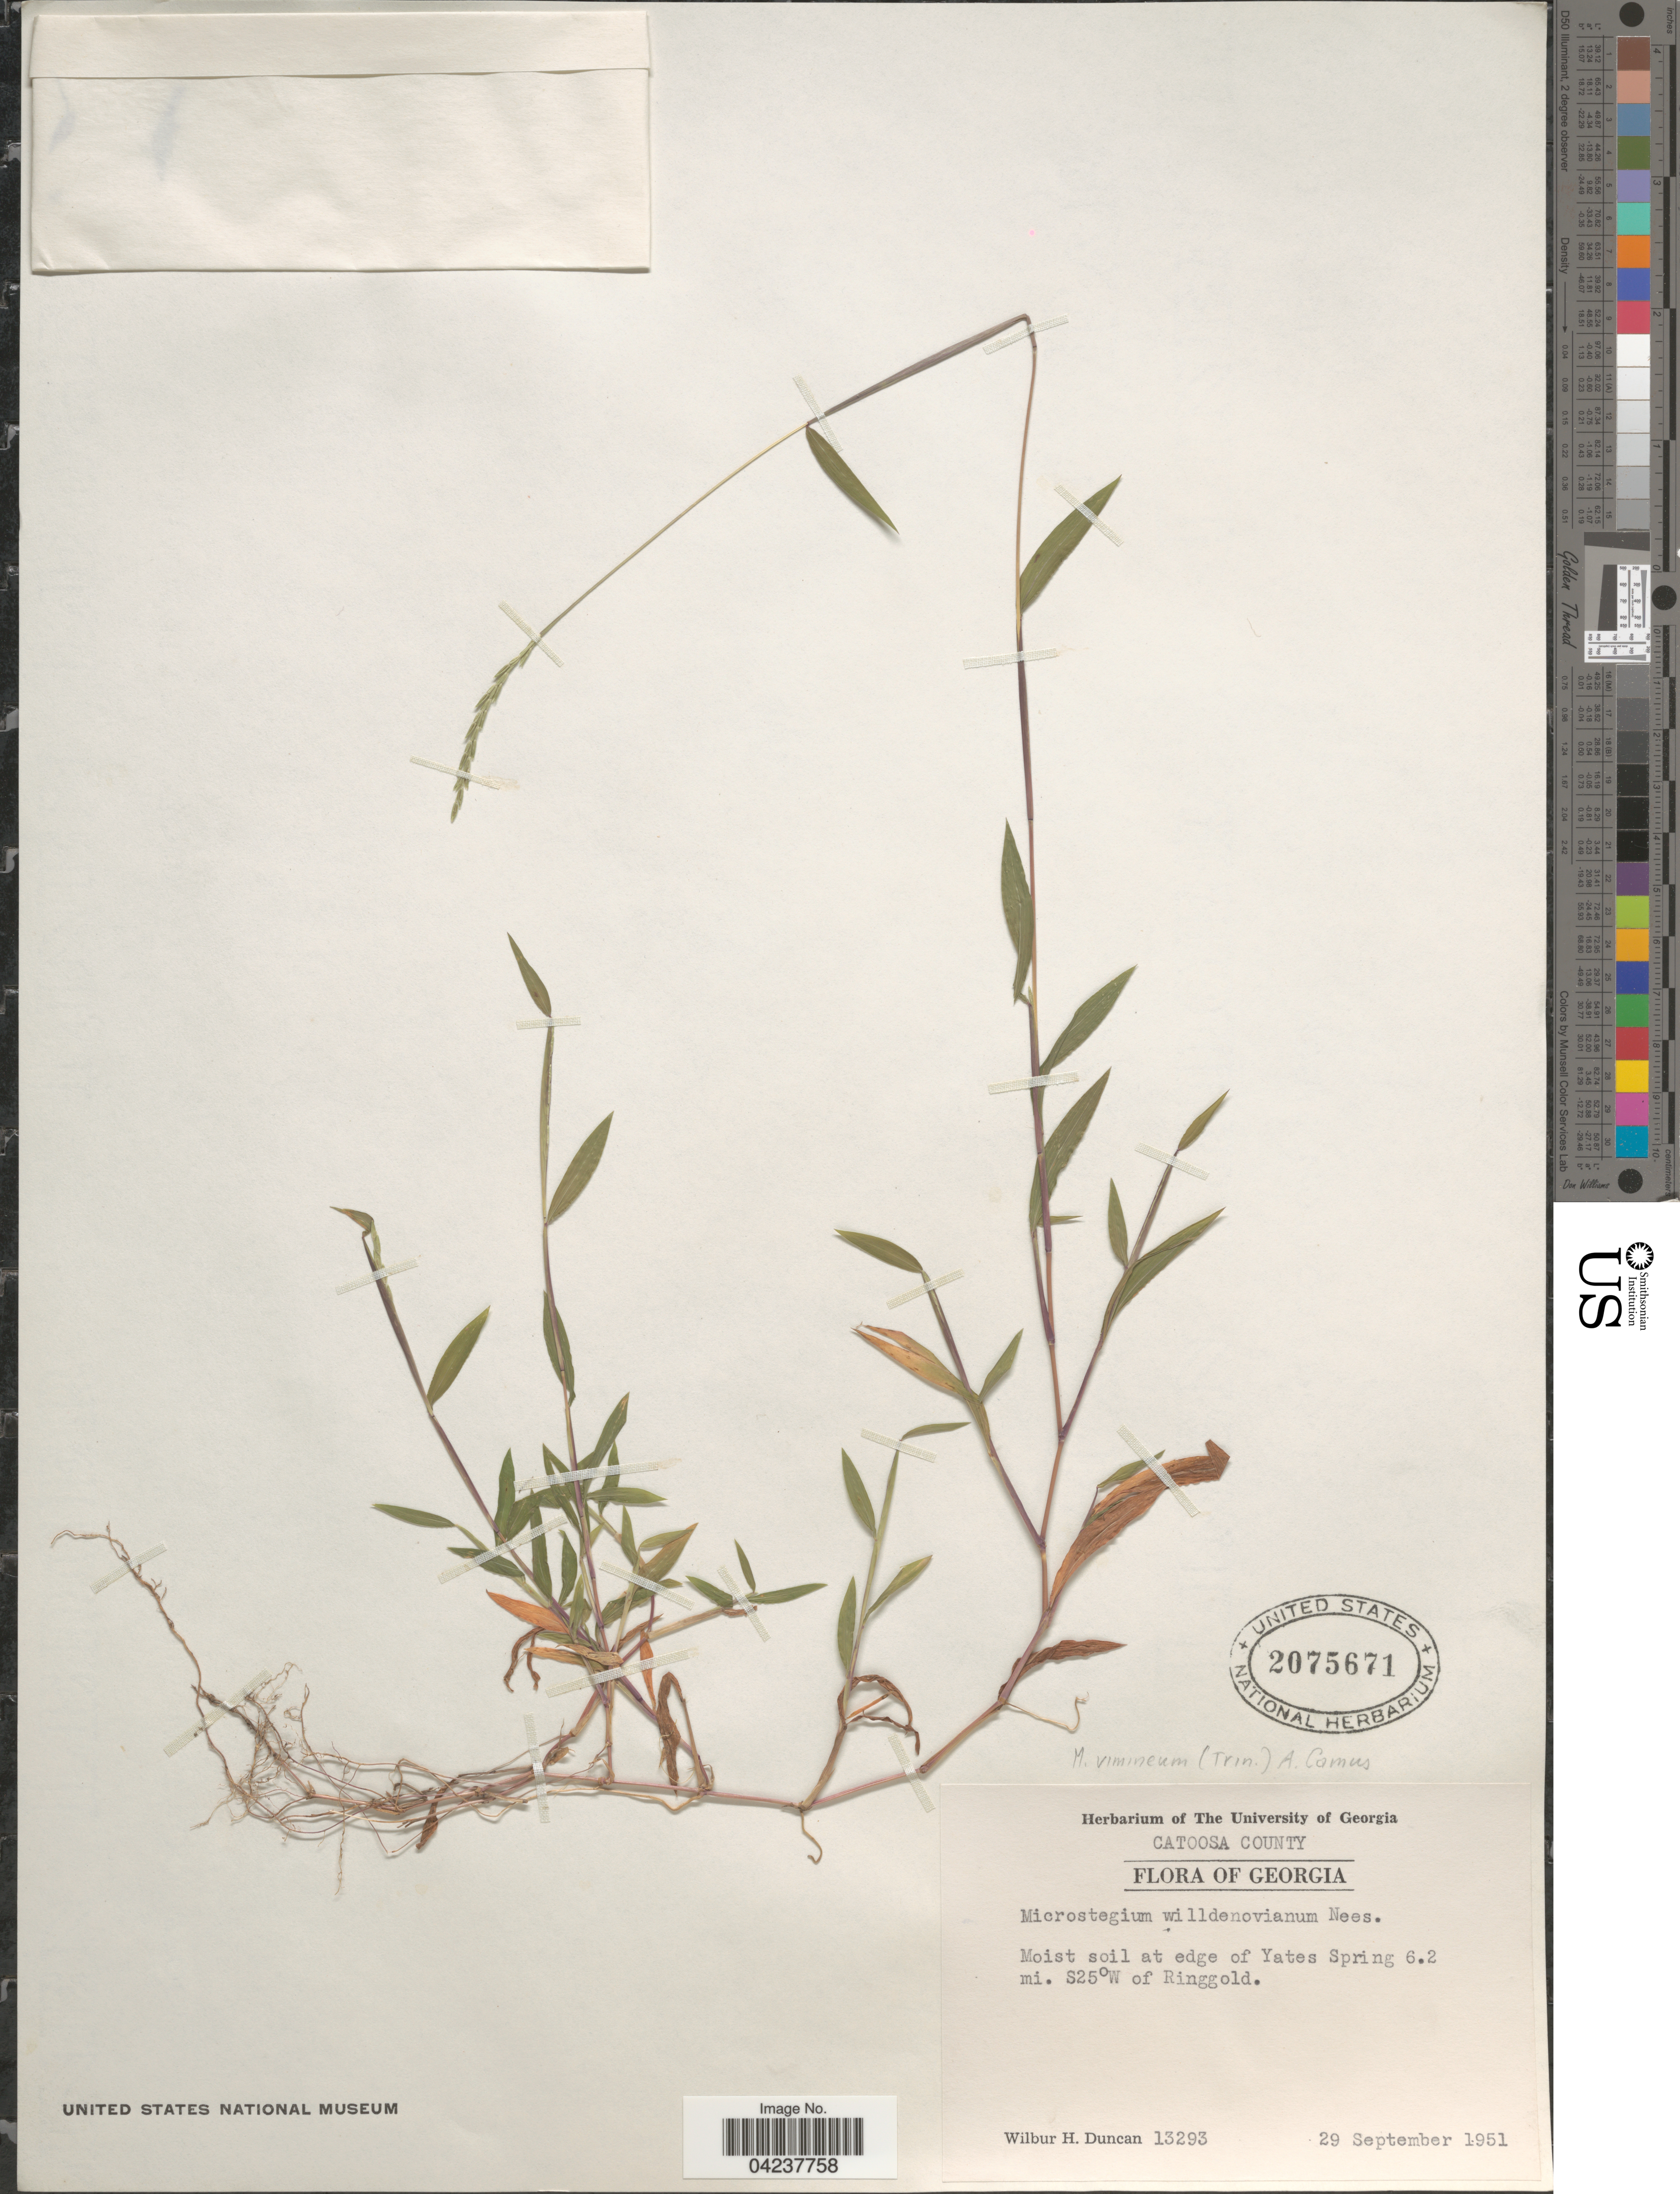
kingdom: Plantae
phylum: Tracheophyta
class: Liliopsida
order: Poales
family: Poaceae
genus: Microstegium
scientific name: Microstegium vimineum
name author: (Trin.) A. Camus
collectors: W. H. Duncan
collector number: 13293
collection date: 1951-09-29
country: United States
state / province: Georgia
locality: Catoosa County. Moist soil at edge of Yates Spring 6.2 mi. S25°W of Ringgold.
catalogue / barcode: US 2075671